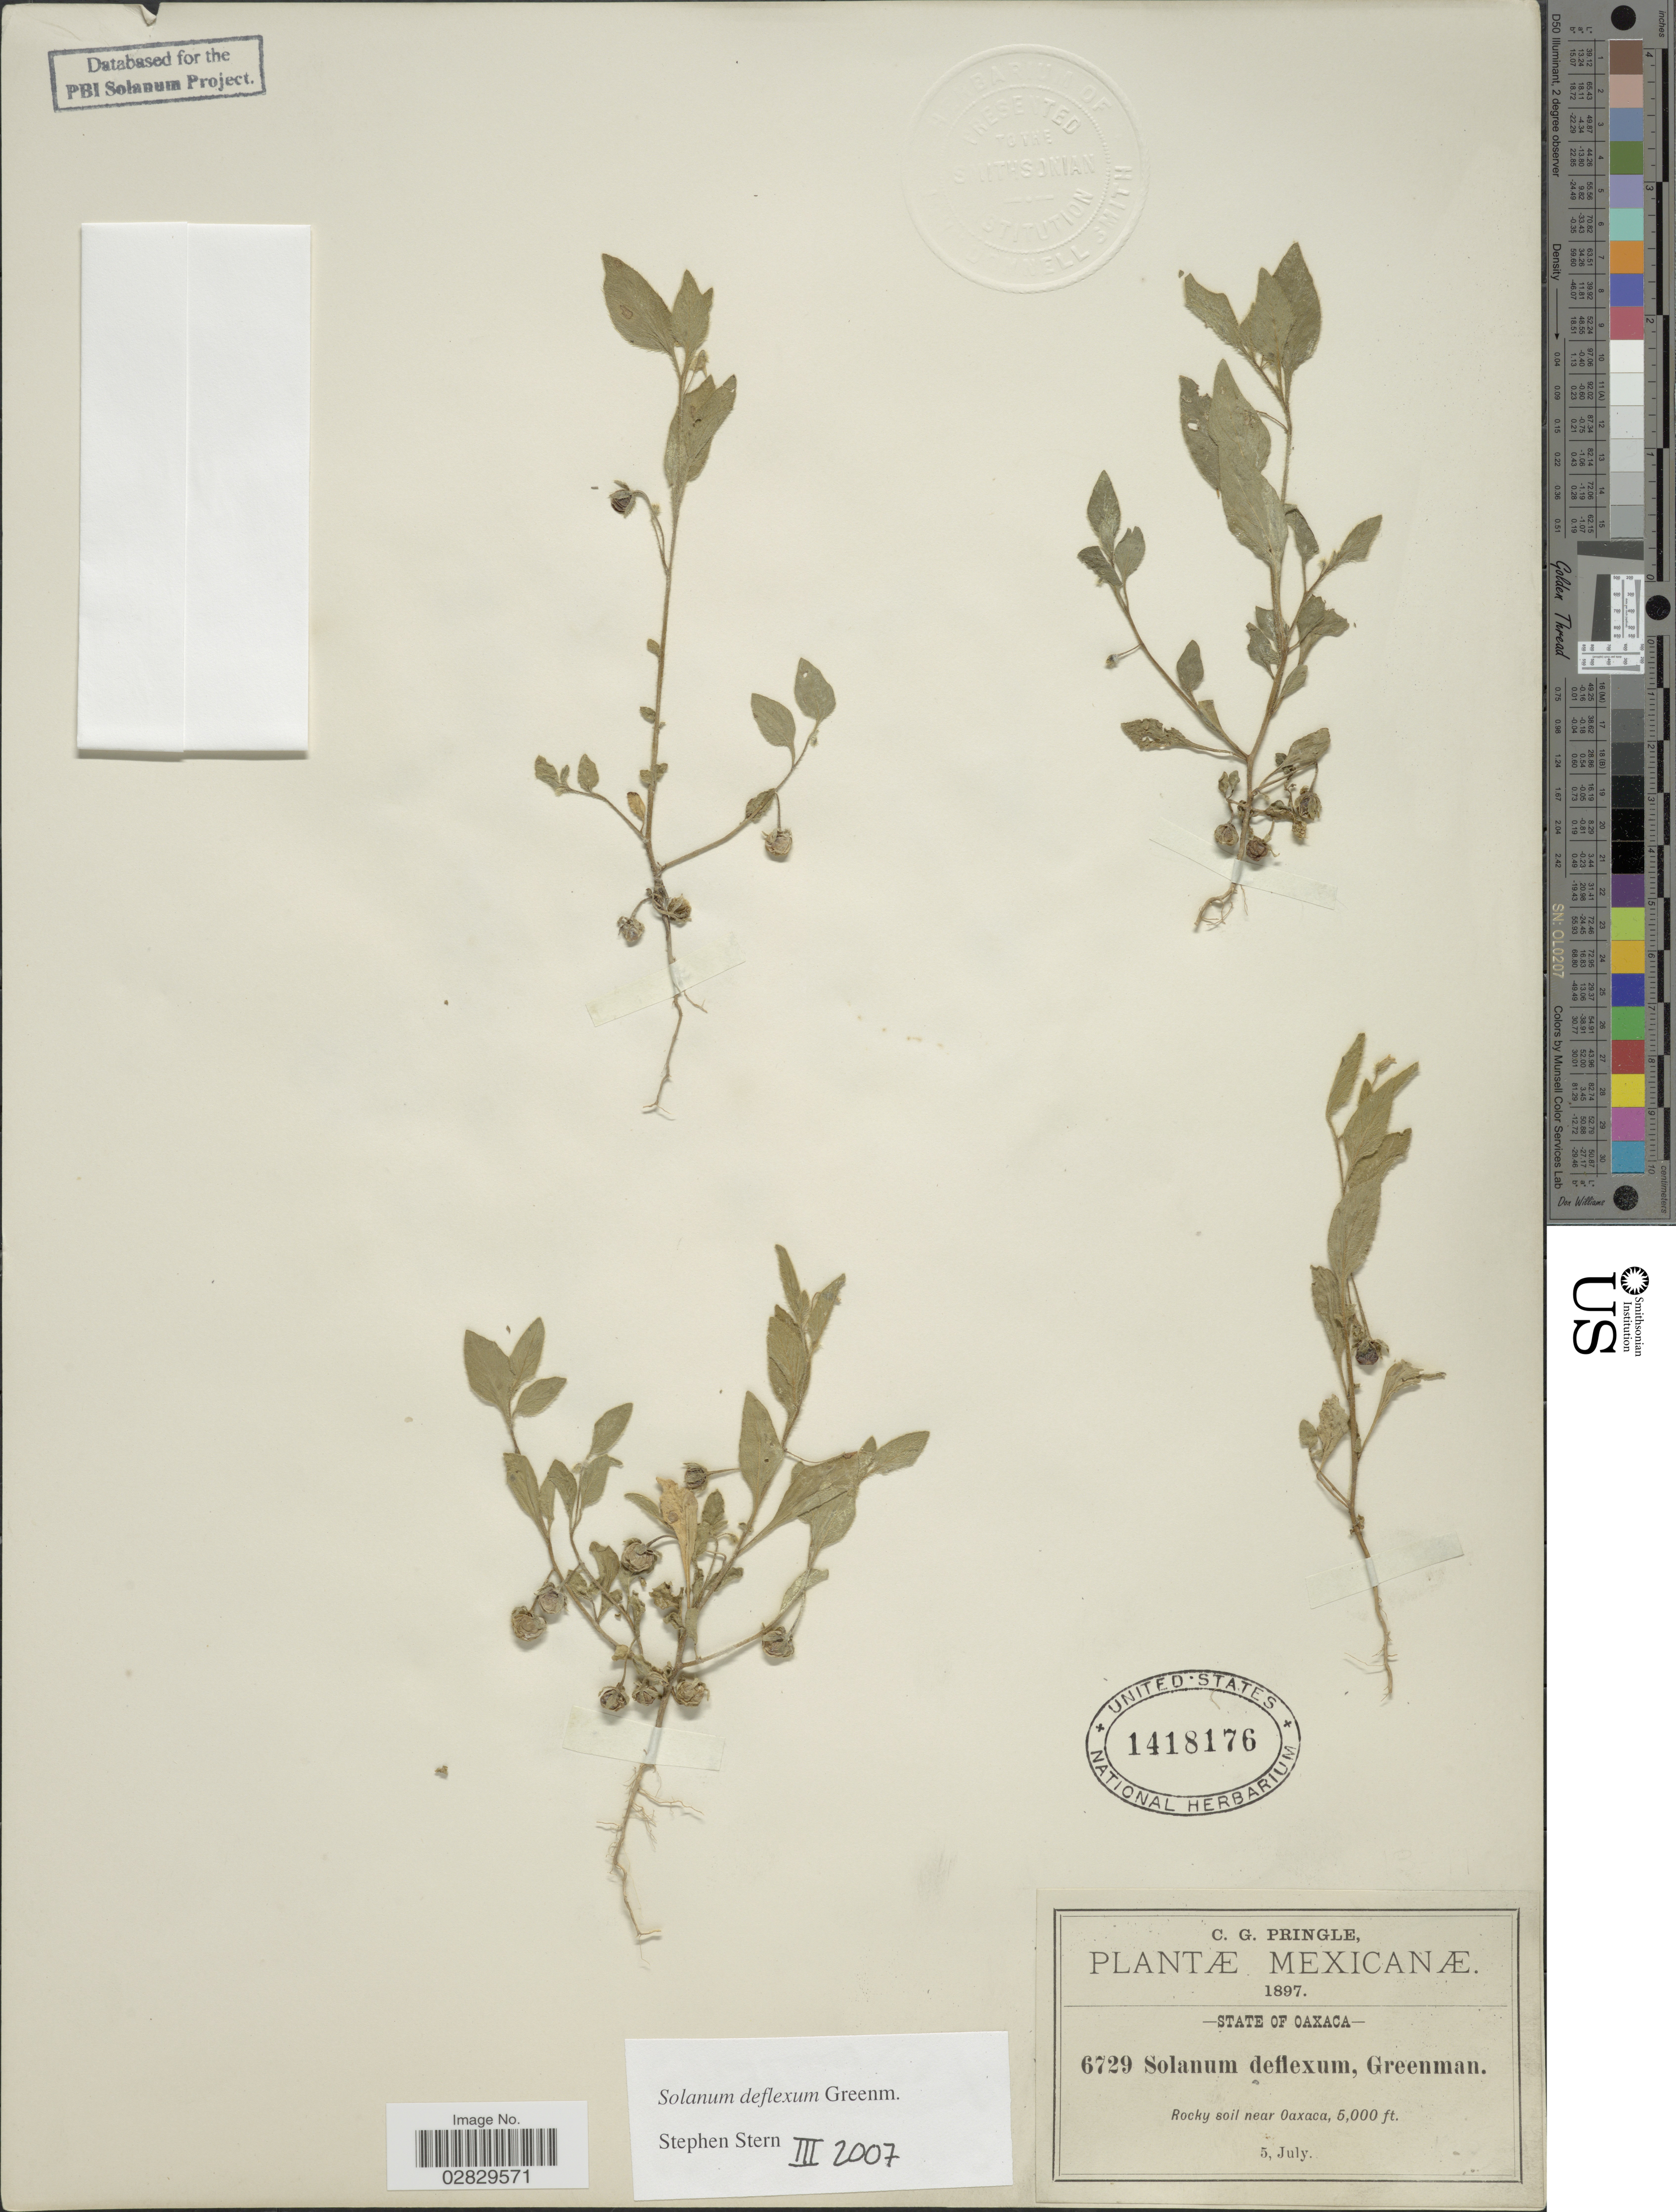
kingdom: Plantae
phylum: Tracheophyta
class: Magnoliopsida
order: Solanales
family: Solanaceae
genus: Solanum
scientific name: Solanum deflexum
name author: Greenm.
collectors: C. G. Pringle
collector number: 6729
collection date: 1897-07-05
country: Mexico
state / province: Oaxaca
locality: Rocky soil near Oaxaca.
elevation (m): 1524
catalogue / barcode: US 1418176